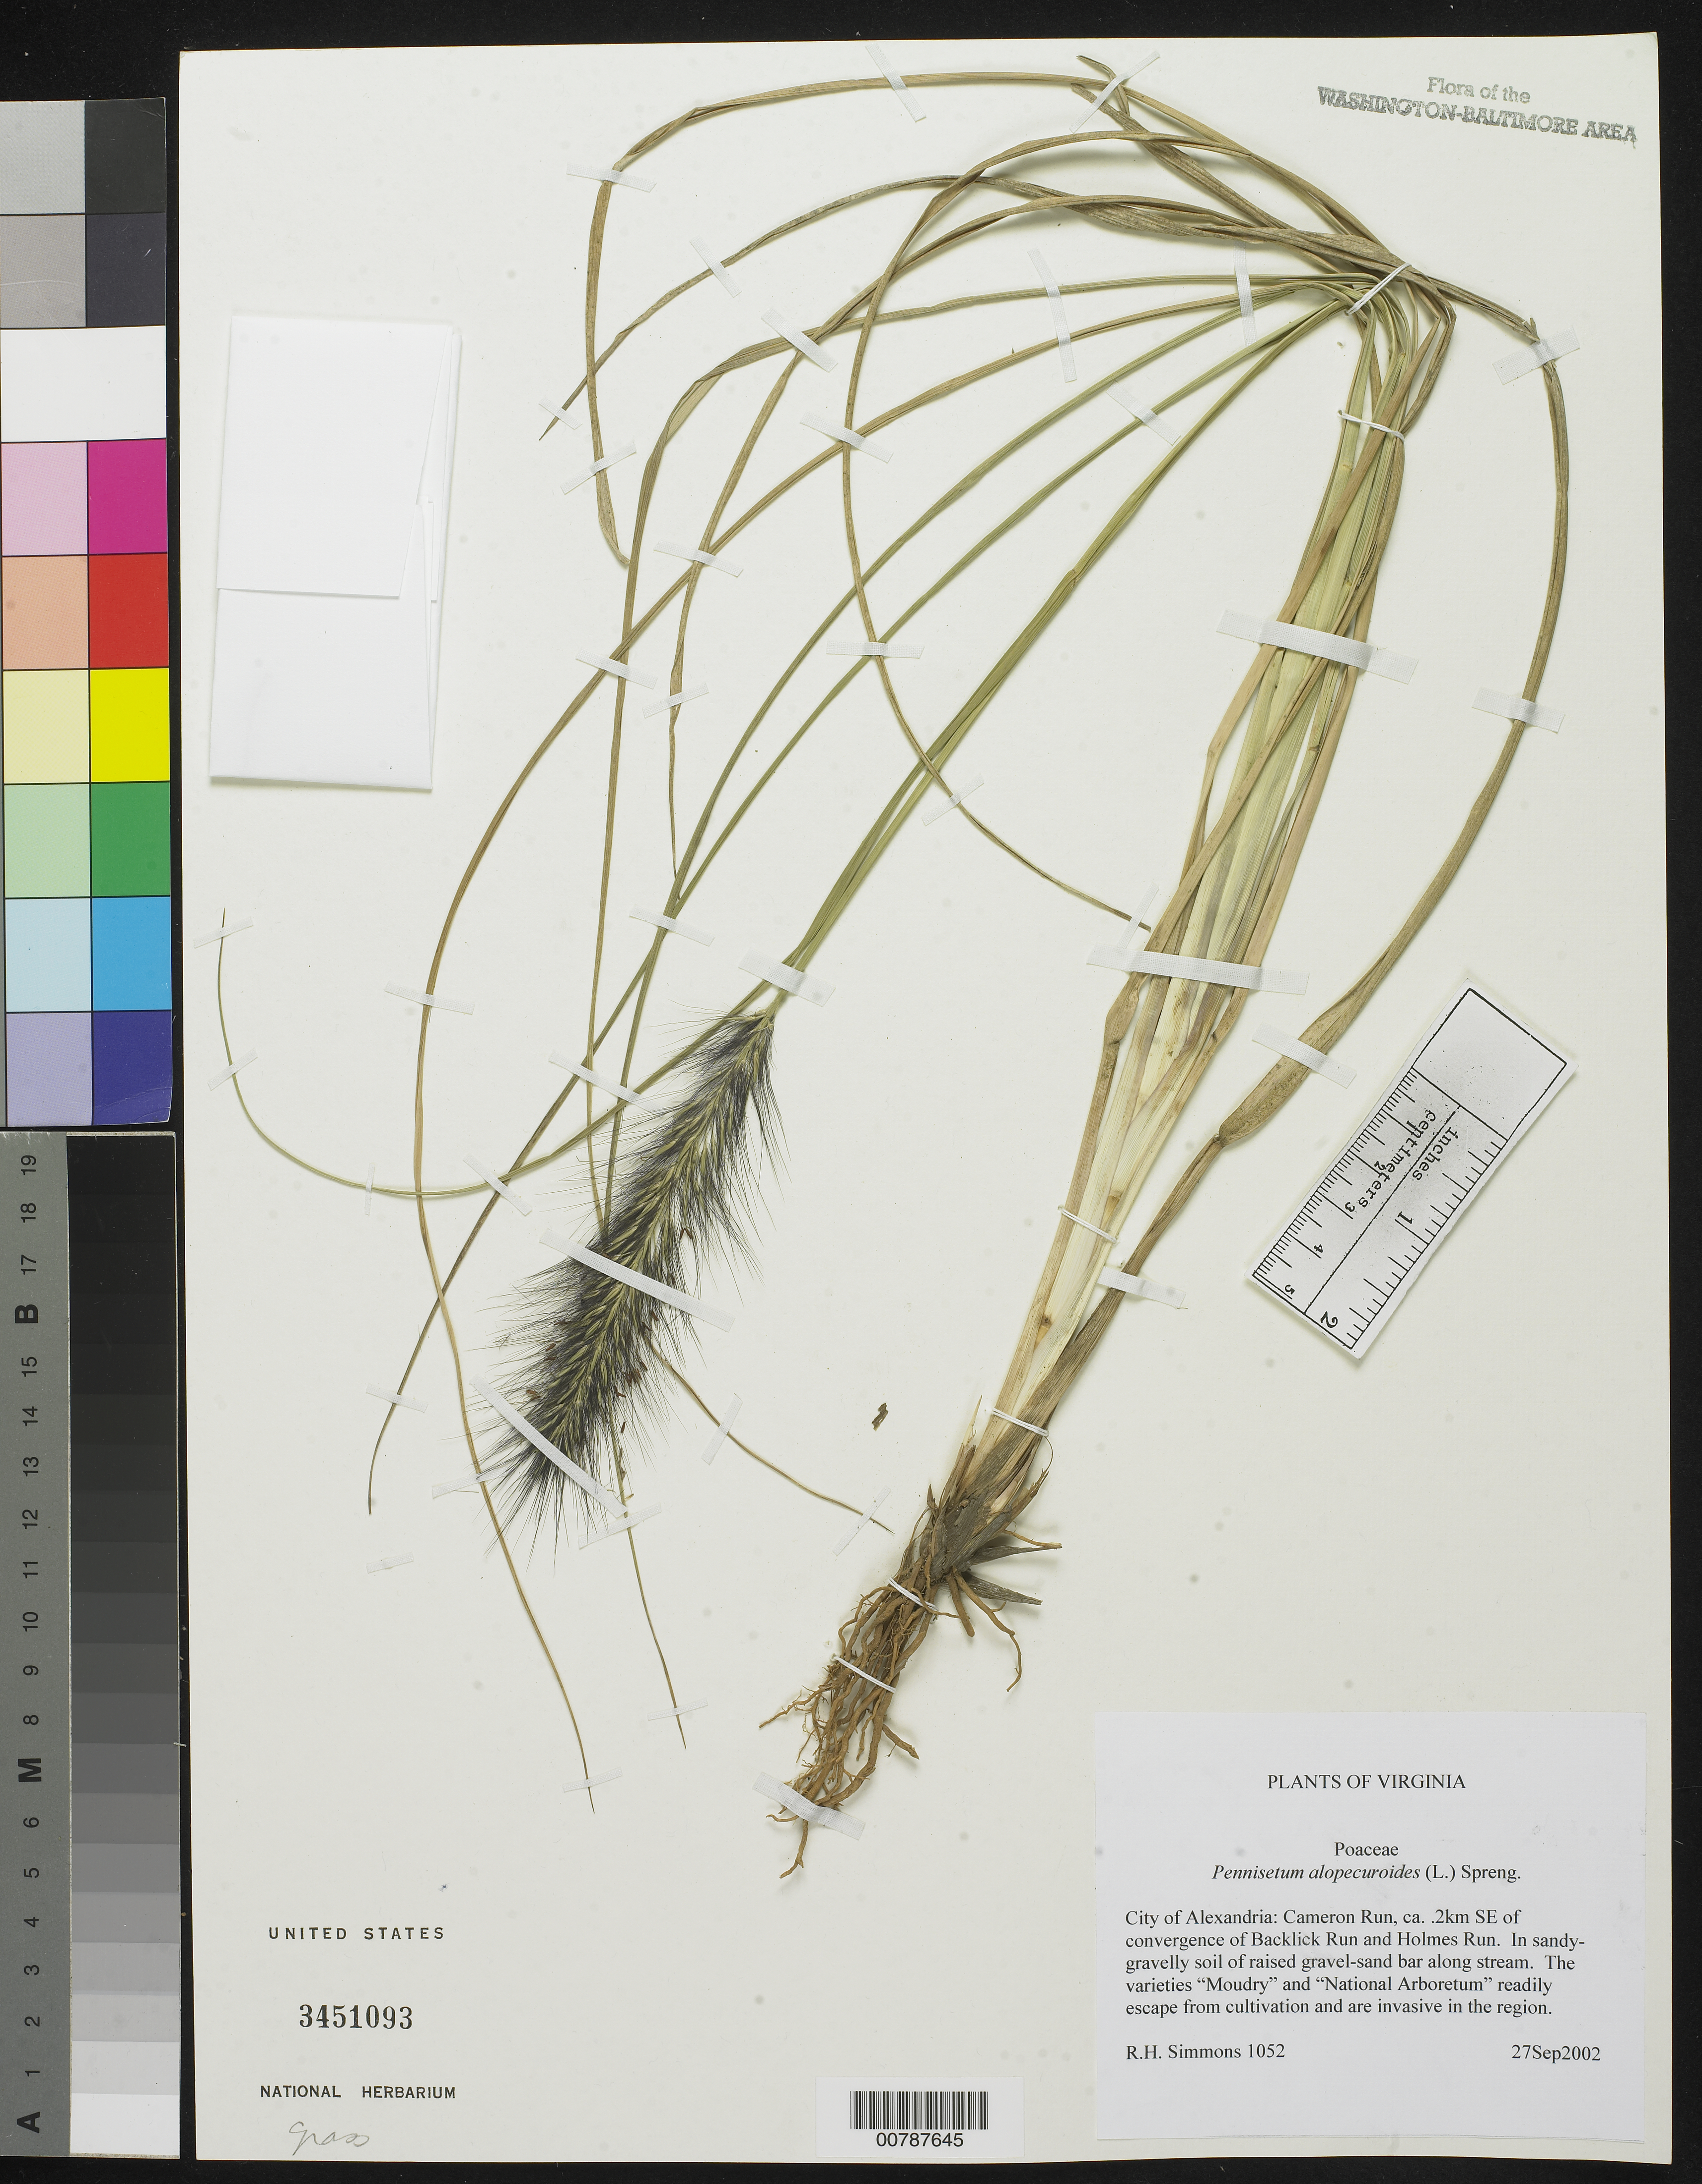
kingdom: Plantae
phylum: Tracheophyta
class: Liliopsida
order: Poales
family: Poaceae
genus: Cenchrus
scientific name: Cenchrus compressus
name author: (R. Br.) Morrone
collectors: R. H. Simmons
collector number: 1052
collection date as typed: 27 Sep 2002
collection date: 2002-09-27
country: United States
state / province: Virginia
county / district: City of Alexandria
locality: City of Alexandria; Cameron Run, ca. .2 km SE of convergence of Backlick Run and Holmes Run.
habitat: In sandy-gravelly soil of raised gravel-sand bar along stream.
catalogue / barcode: US 3451093